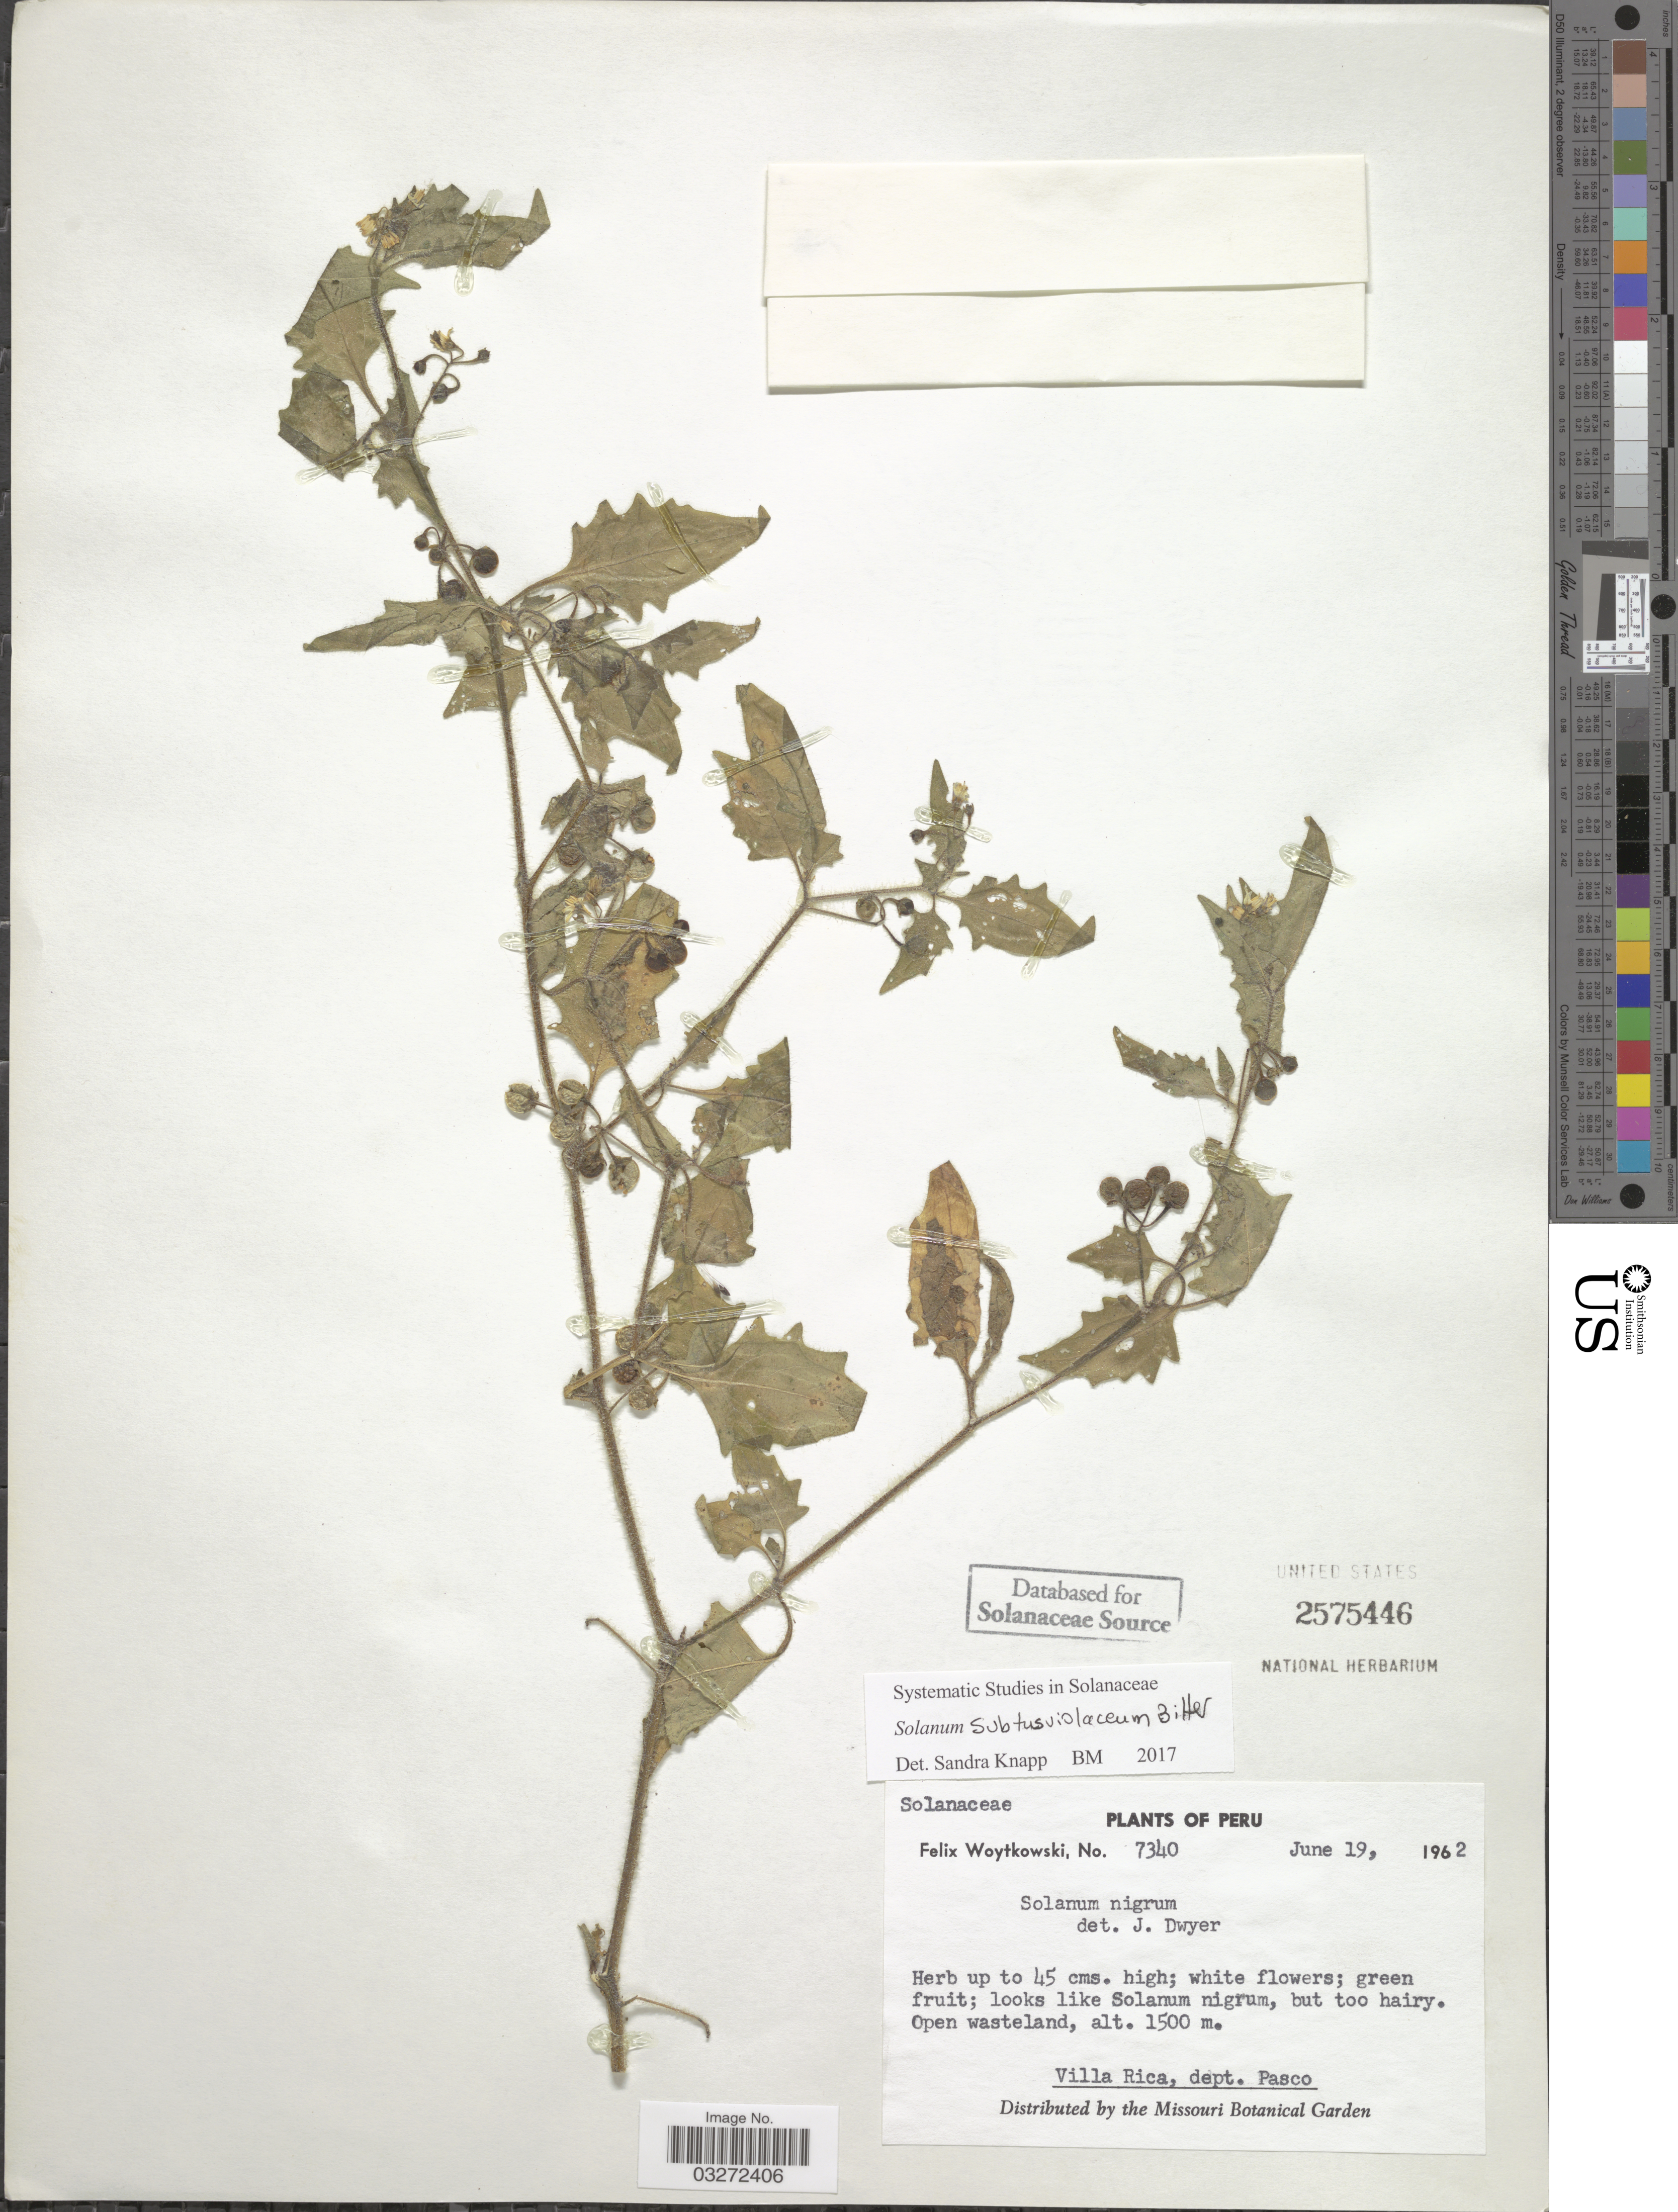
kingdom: Plantae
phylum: Tracheophyta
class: Magnoliopsida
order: Solanales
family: Solanaceae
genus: Solanum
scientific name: Solanum subtusviolaceum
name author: Bitter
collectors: F. Woytkowski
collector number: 7340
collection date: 1962-06-19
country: Peru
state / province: Pasco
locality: Villa Rica, dept. Pasco.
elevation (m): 1500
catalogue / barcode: US 2575446